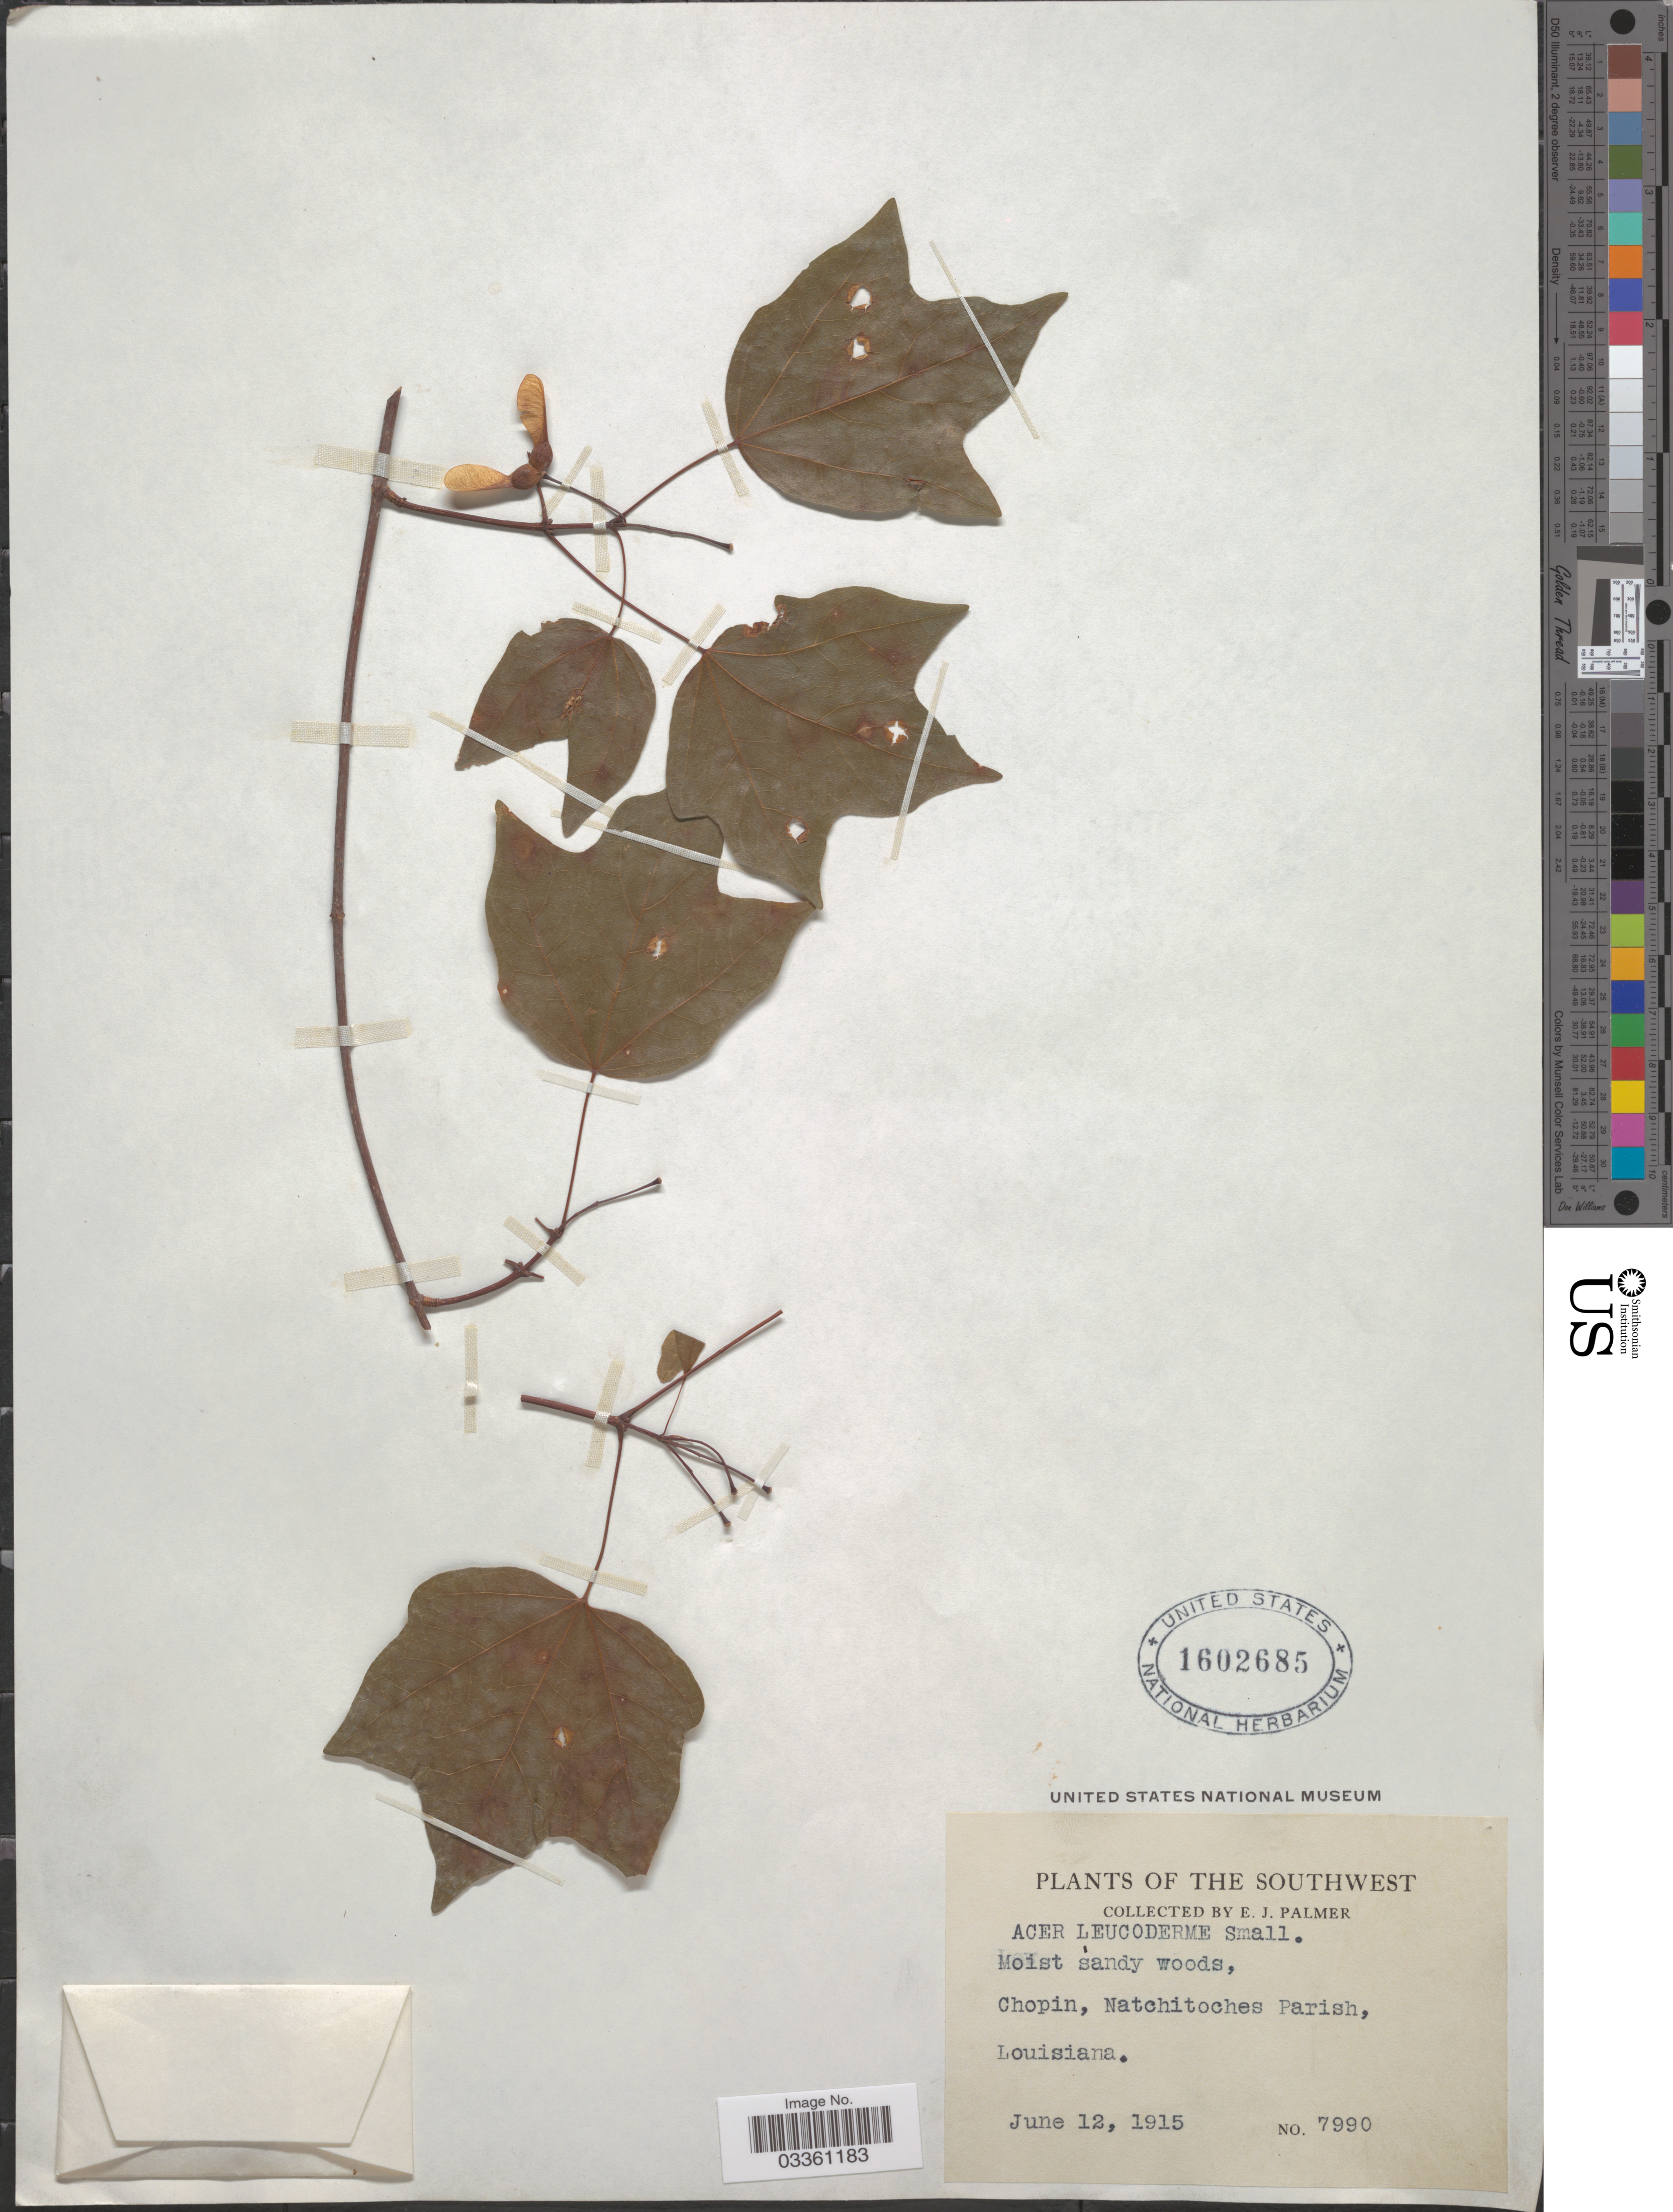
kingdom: Plantae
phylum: Tracheophyta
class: Magnoliopsida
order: Sapindales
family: Sapindaceae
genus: Acer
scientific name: Acer saccharum subsp. leucoderme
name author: (Small) Desmarais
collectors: E. J. Palmer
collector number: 7990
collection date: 1915-06-12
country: United States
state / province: Louisiana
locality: The Southwest. Chopin, Natchitoches, Parish.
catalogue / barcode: US 1602685